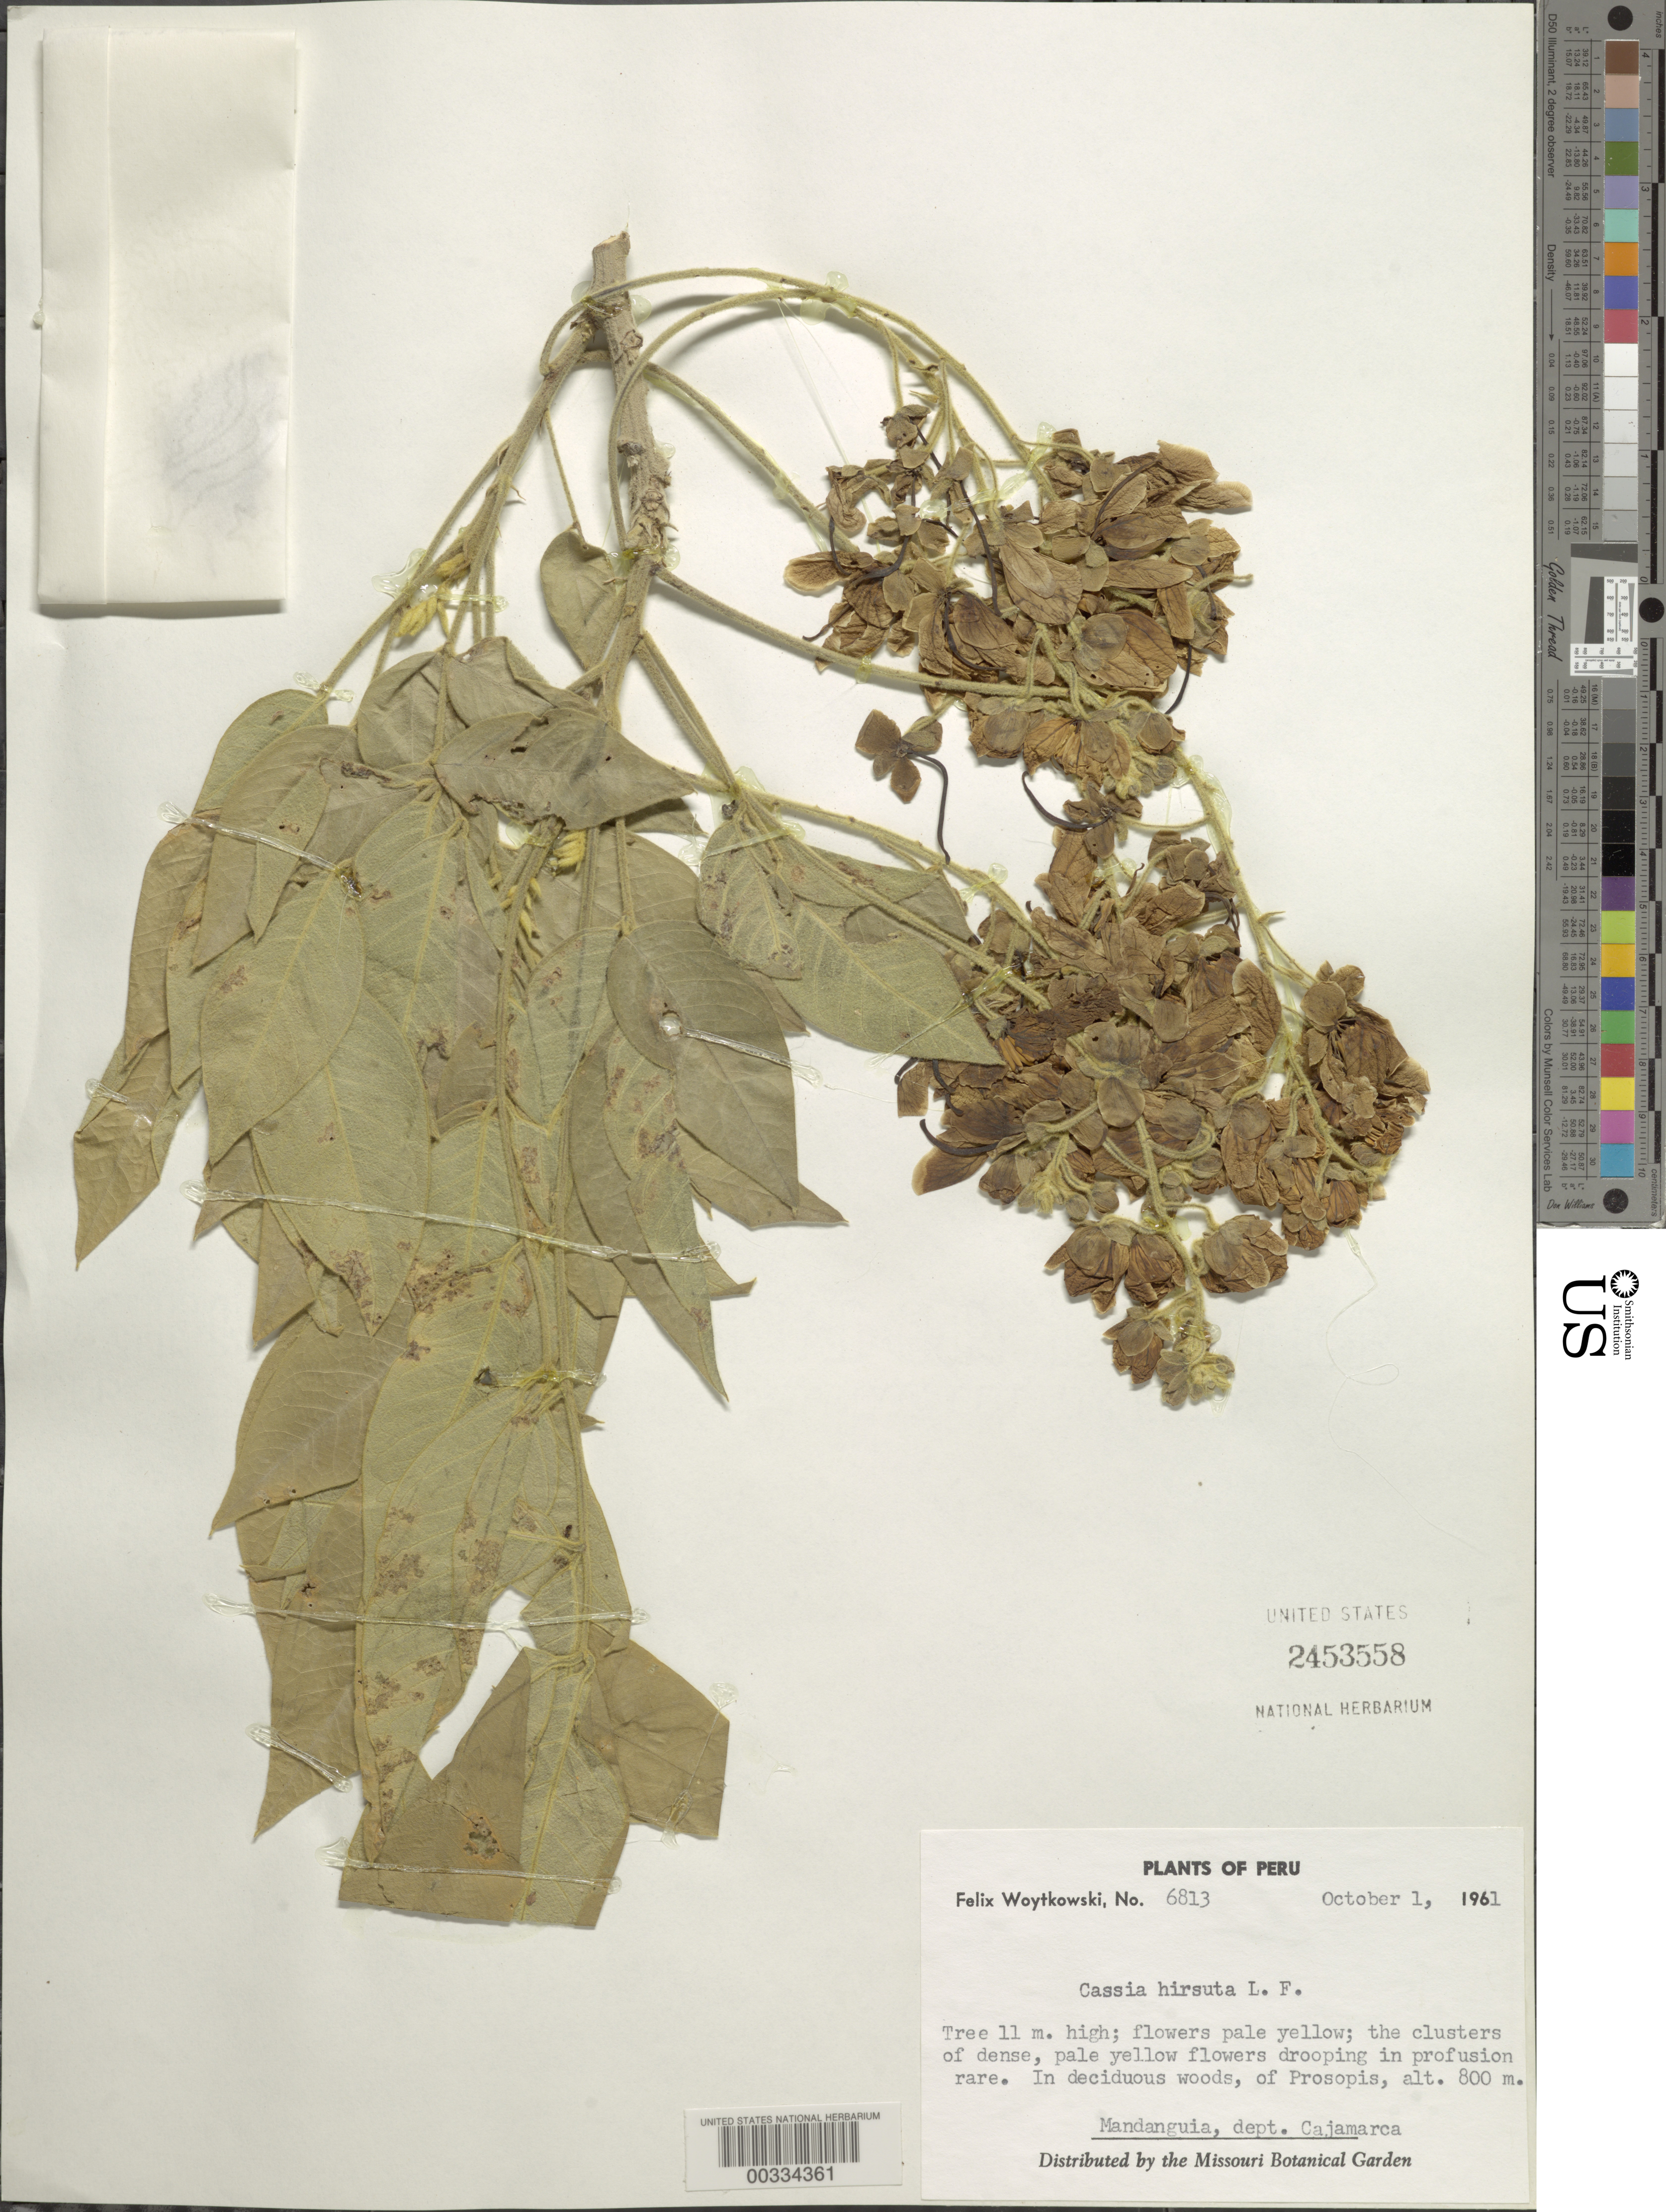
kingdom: Plantae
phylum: Tracheophyta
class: Magnoliopsida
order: Fabales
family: Fabaceae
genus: Senna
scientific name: Senna hirsuta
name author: (L.) H.S. Irwin & Barneby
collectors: F. Woytkowski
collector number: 6813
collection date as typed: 01 Oct 1961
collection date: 1961-10-01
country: Peru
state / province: Cajamarca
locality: Mandanguia, of Prosopis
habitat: Deciduous woods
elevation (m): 800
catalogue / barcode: US 2453558